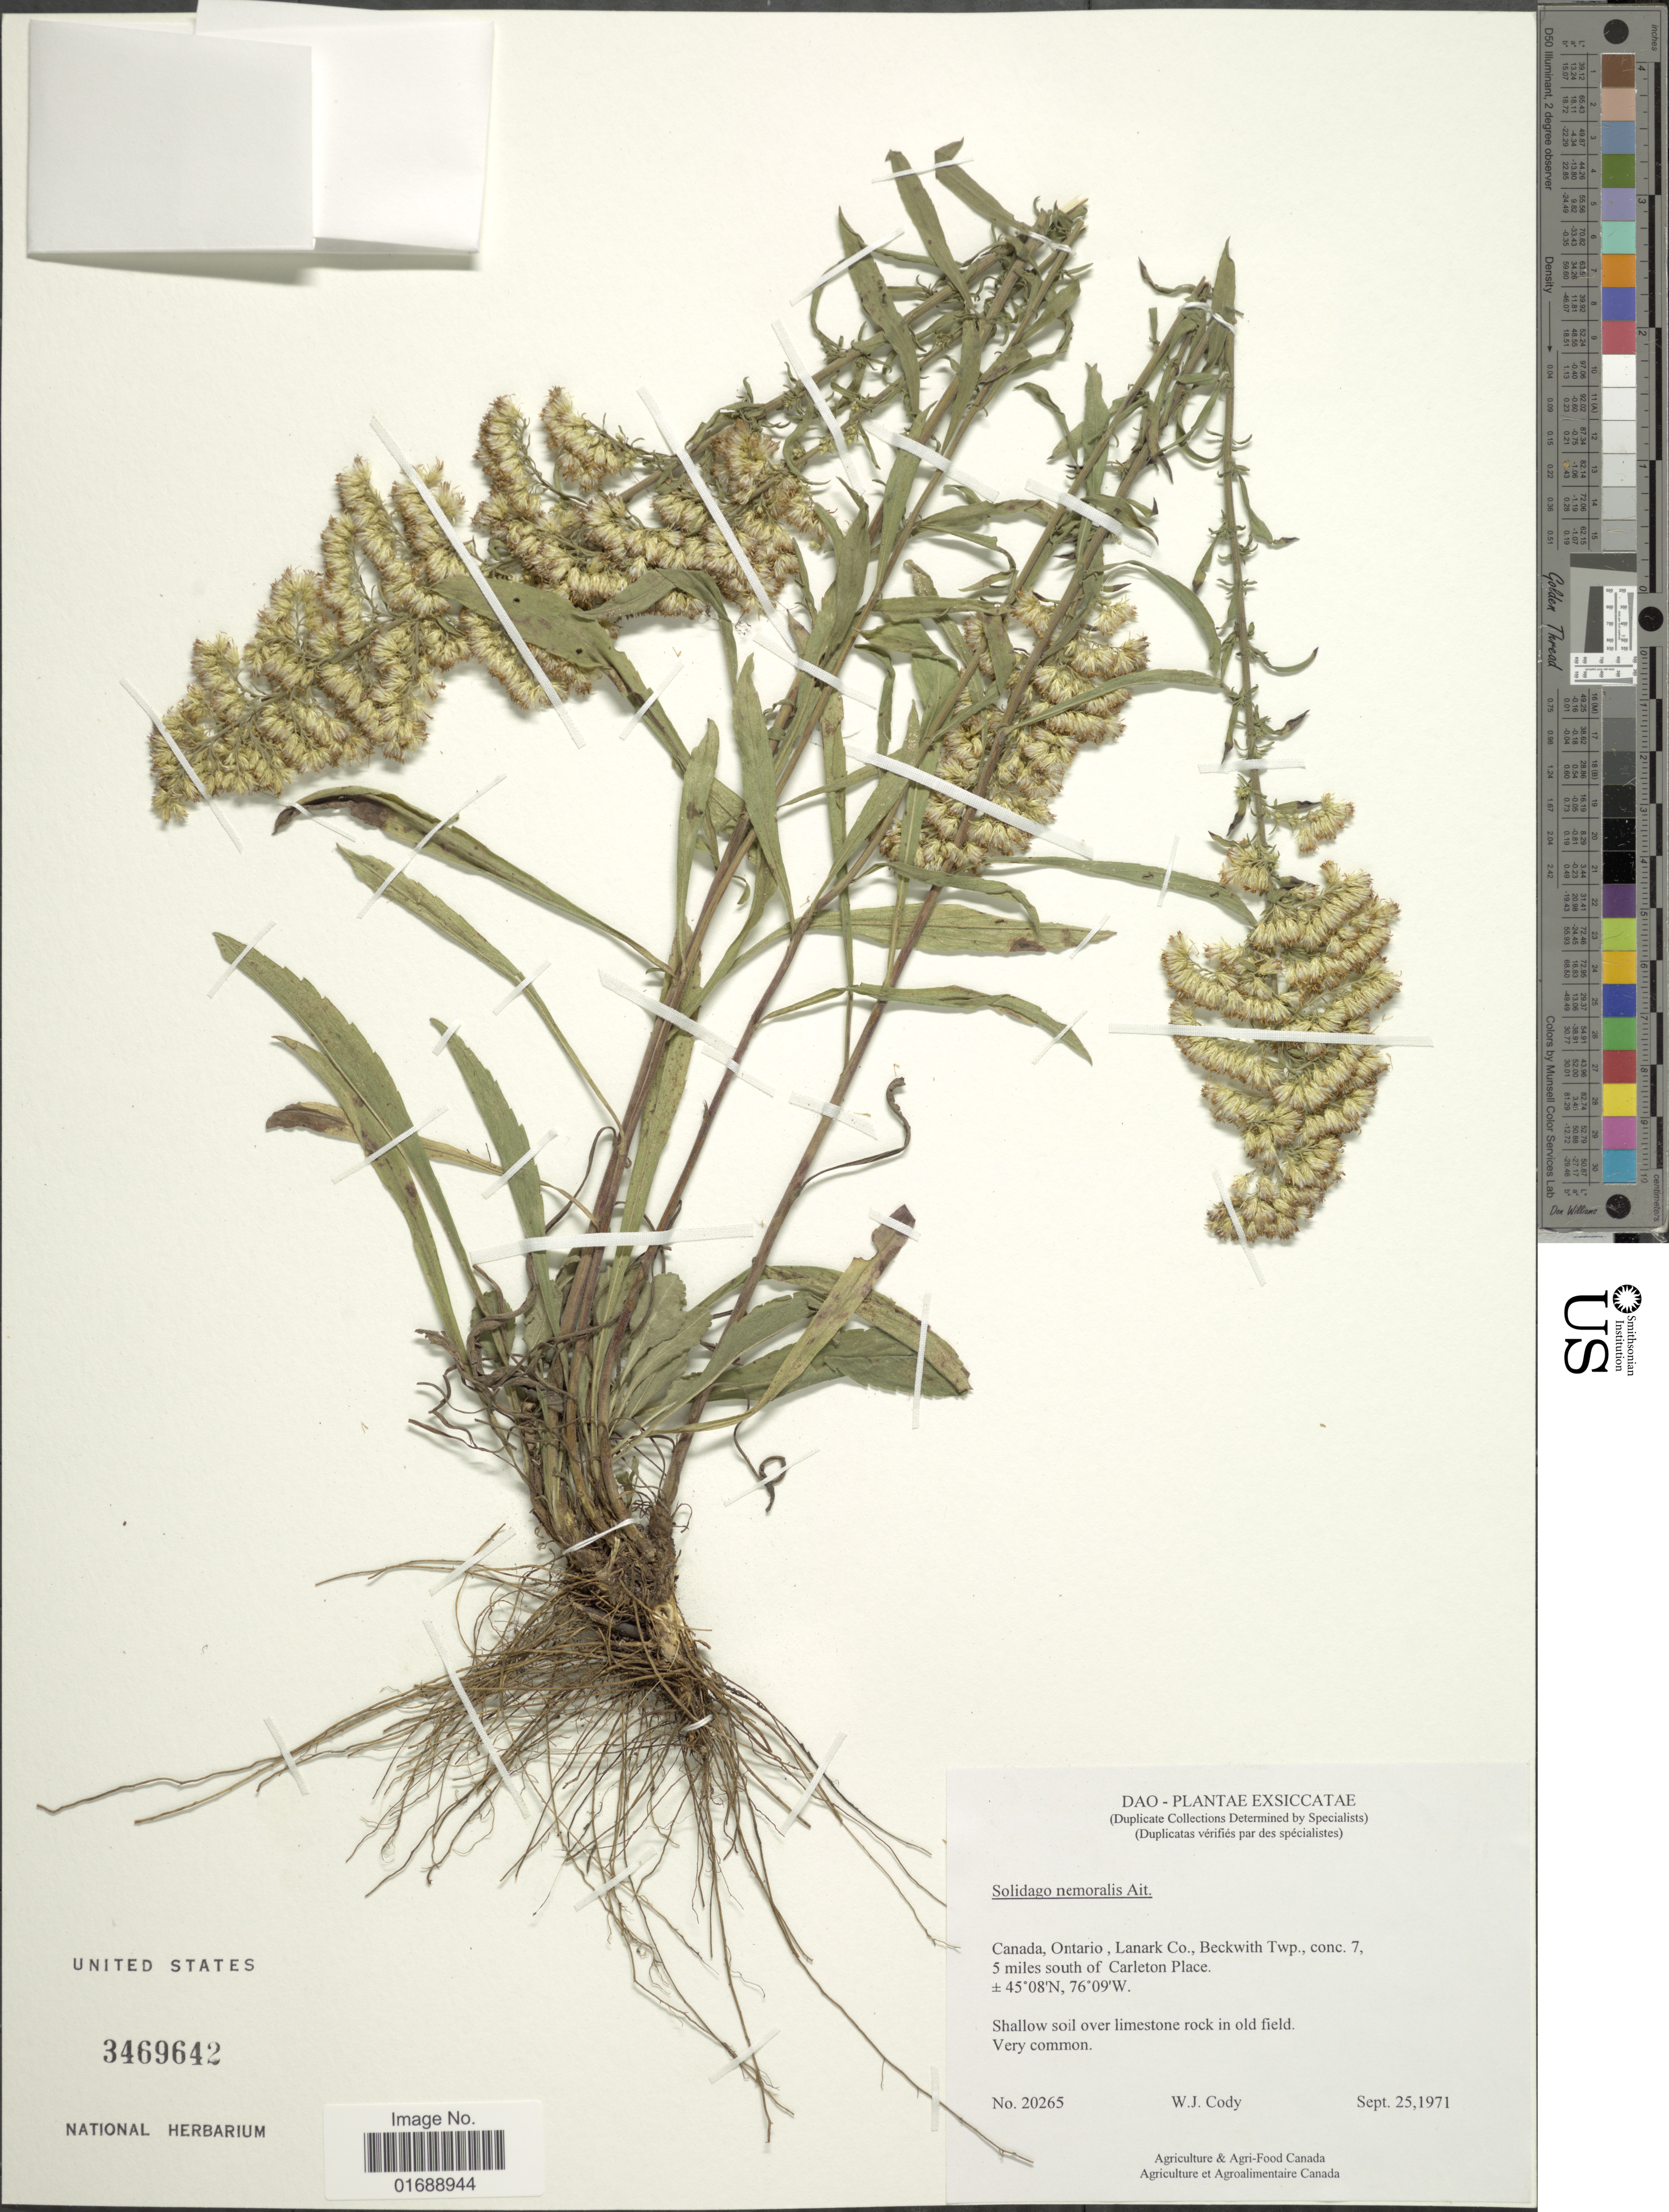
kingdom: Plantae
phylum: Tracheophyta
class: Magnoliopsida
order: Asterales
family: Asteraceae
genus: Solidago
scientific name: Solidago nemoralis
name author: Aiton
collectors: W. Cody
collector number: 20265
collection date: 1971-09-25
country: Canada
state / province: Ontario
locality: Lanark Co., Beckwith Twp. conc. 7, 5 miles south of Carleton Place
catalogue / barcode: US 3469642